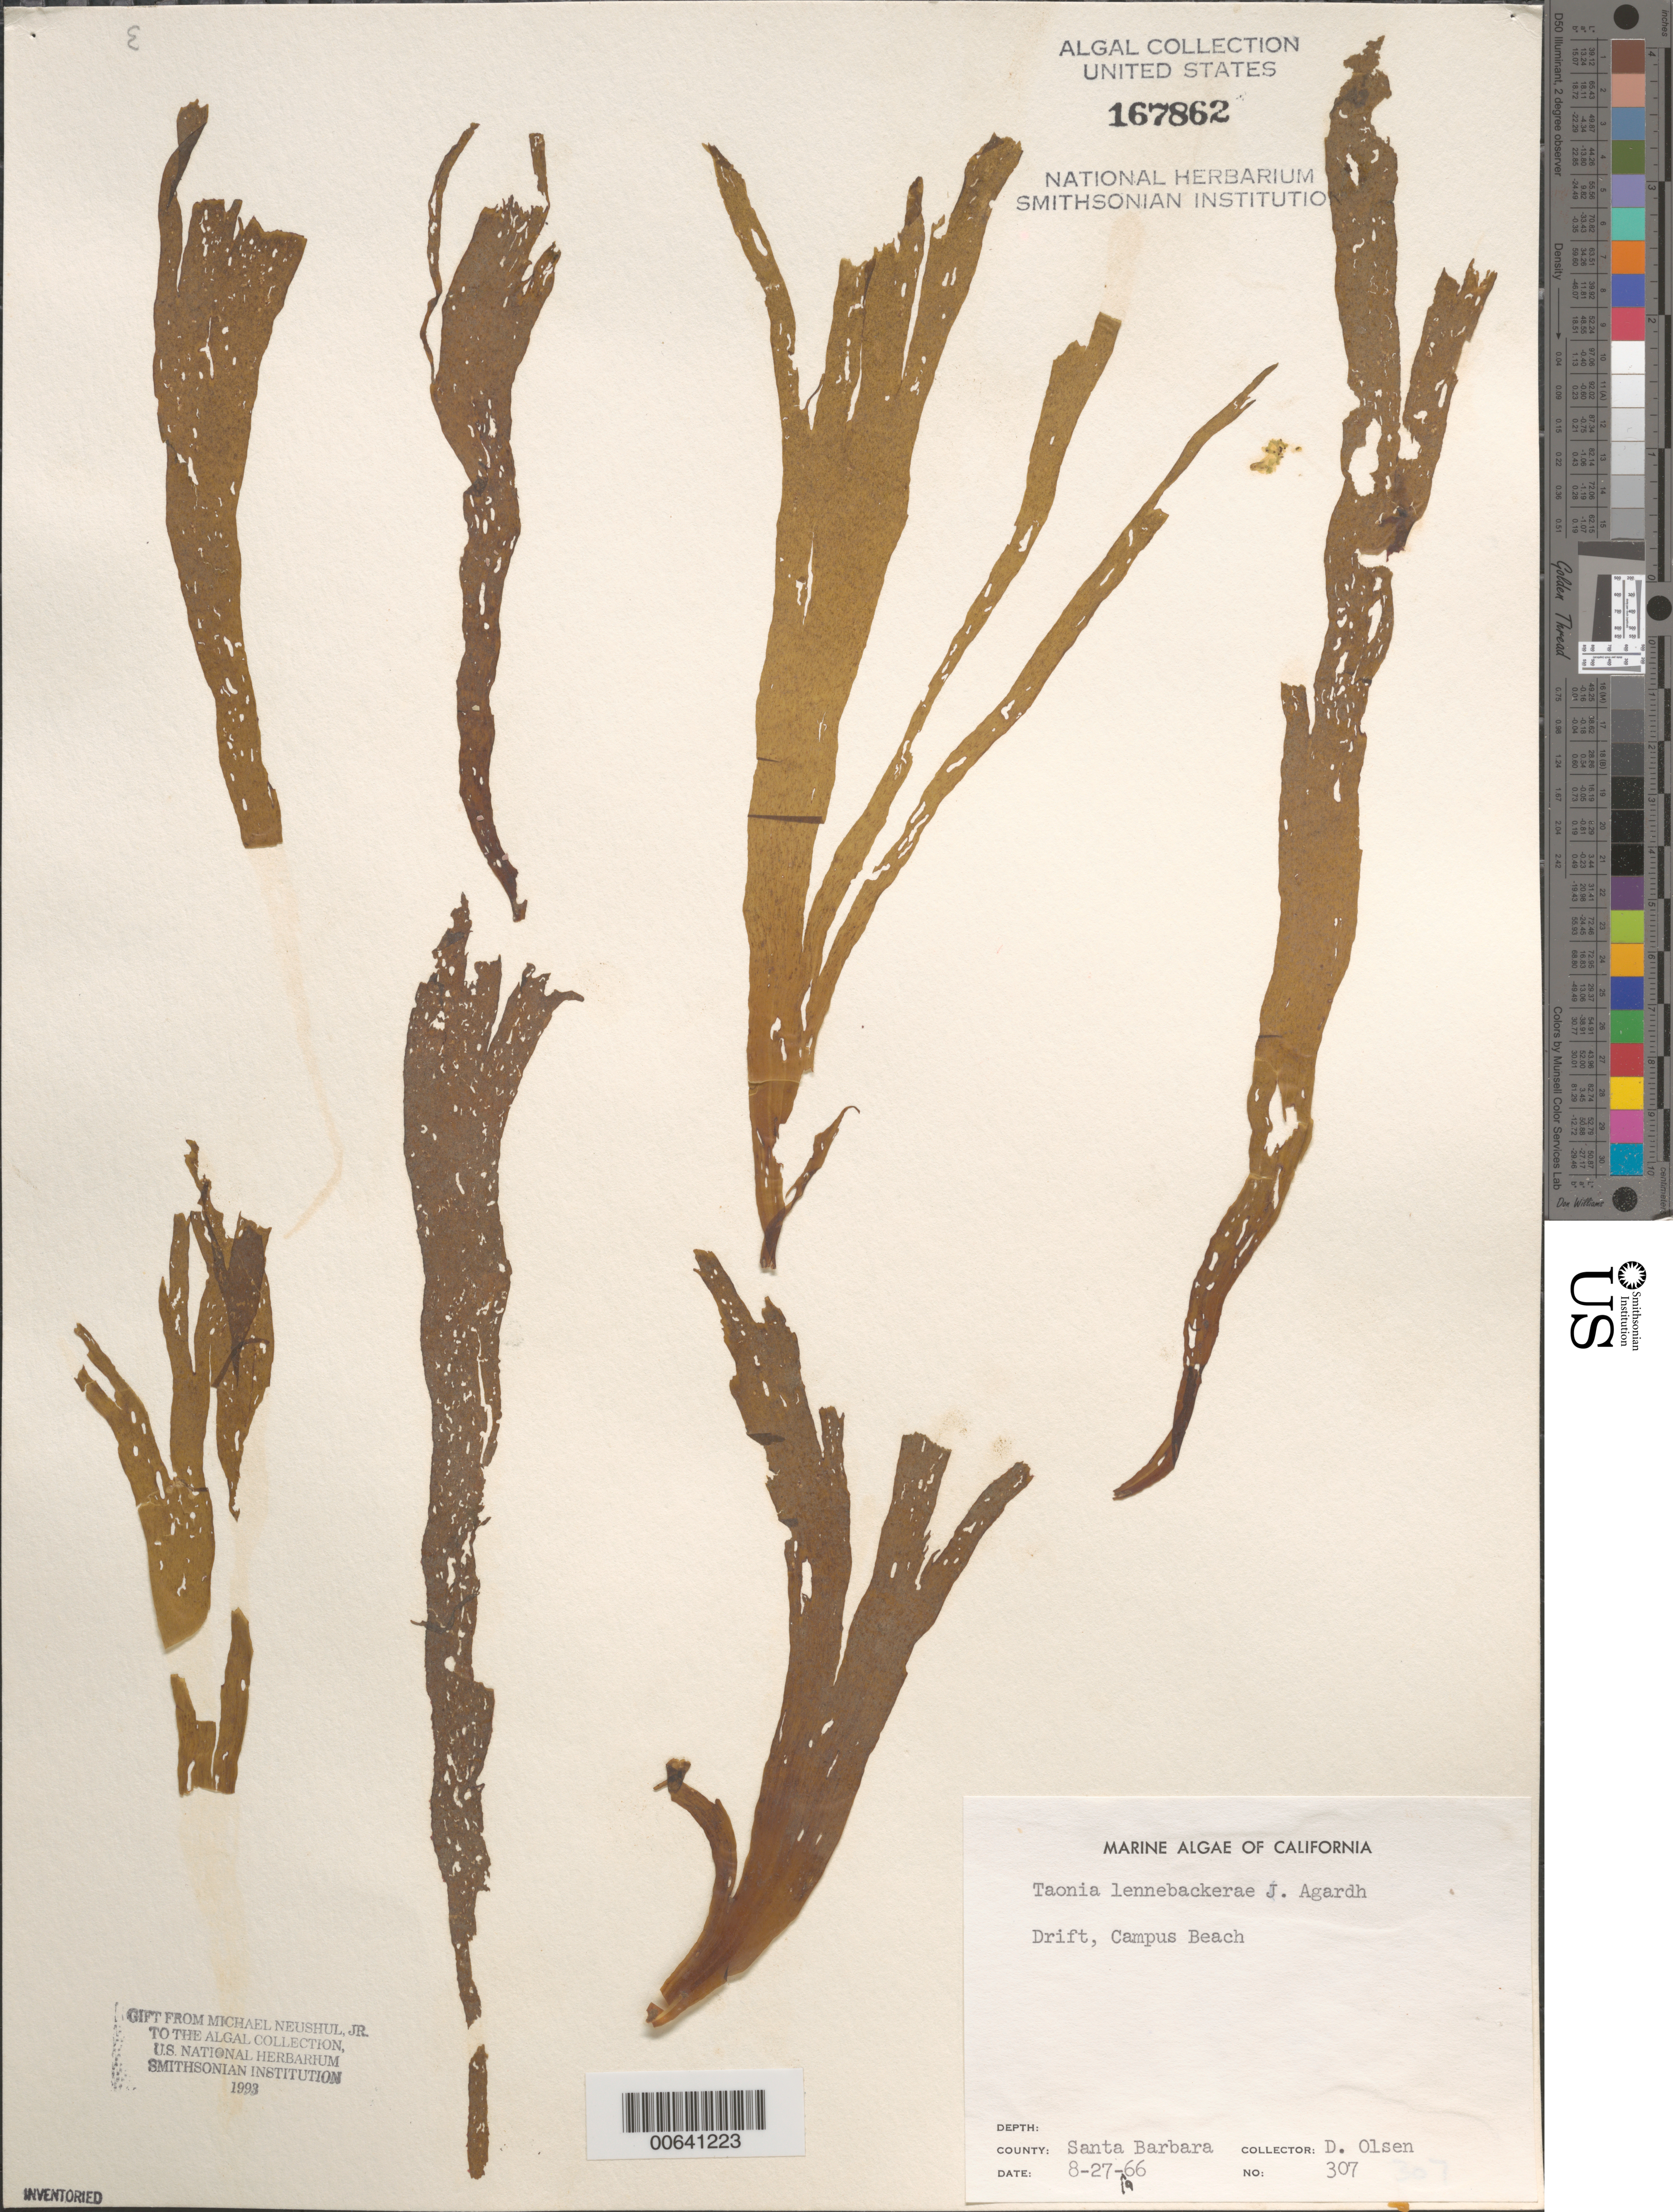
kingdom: Chromista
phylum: Ochrophyta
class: Phaeophyceae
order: Dictyotales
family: Dictyotaceae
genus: Taonia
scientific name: Taonia lennebackerae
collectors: D. Olsen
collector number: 307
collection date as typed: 27 Aug 1966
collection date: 1966-08-27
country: United States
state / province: California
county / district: Santa Barbara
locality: Campus Beach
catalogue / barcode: US 167862